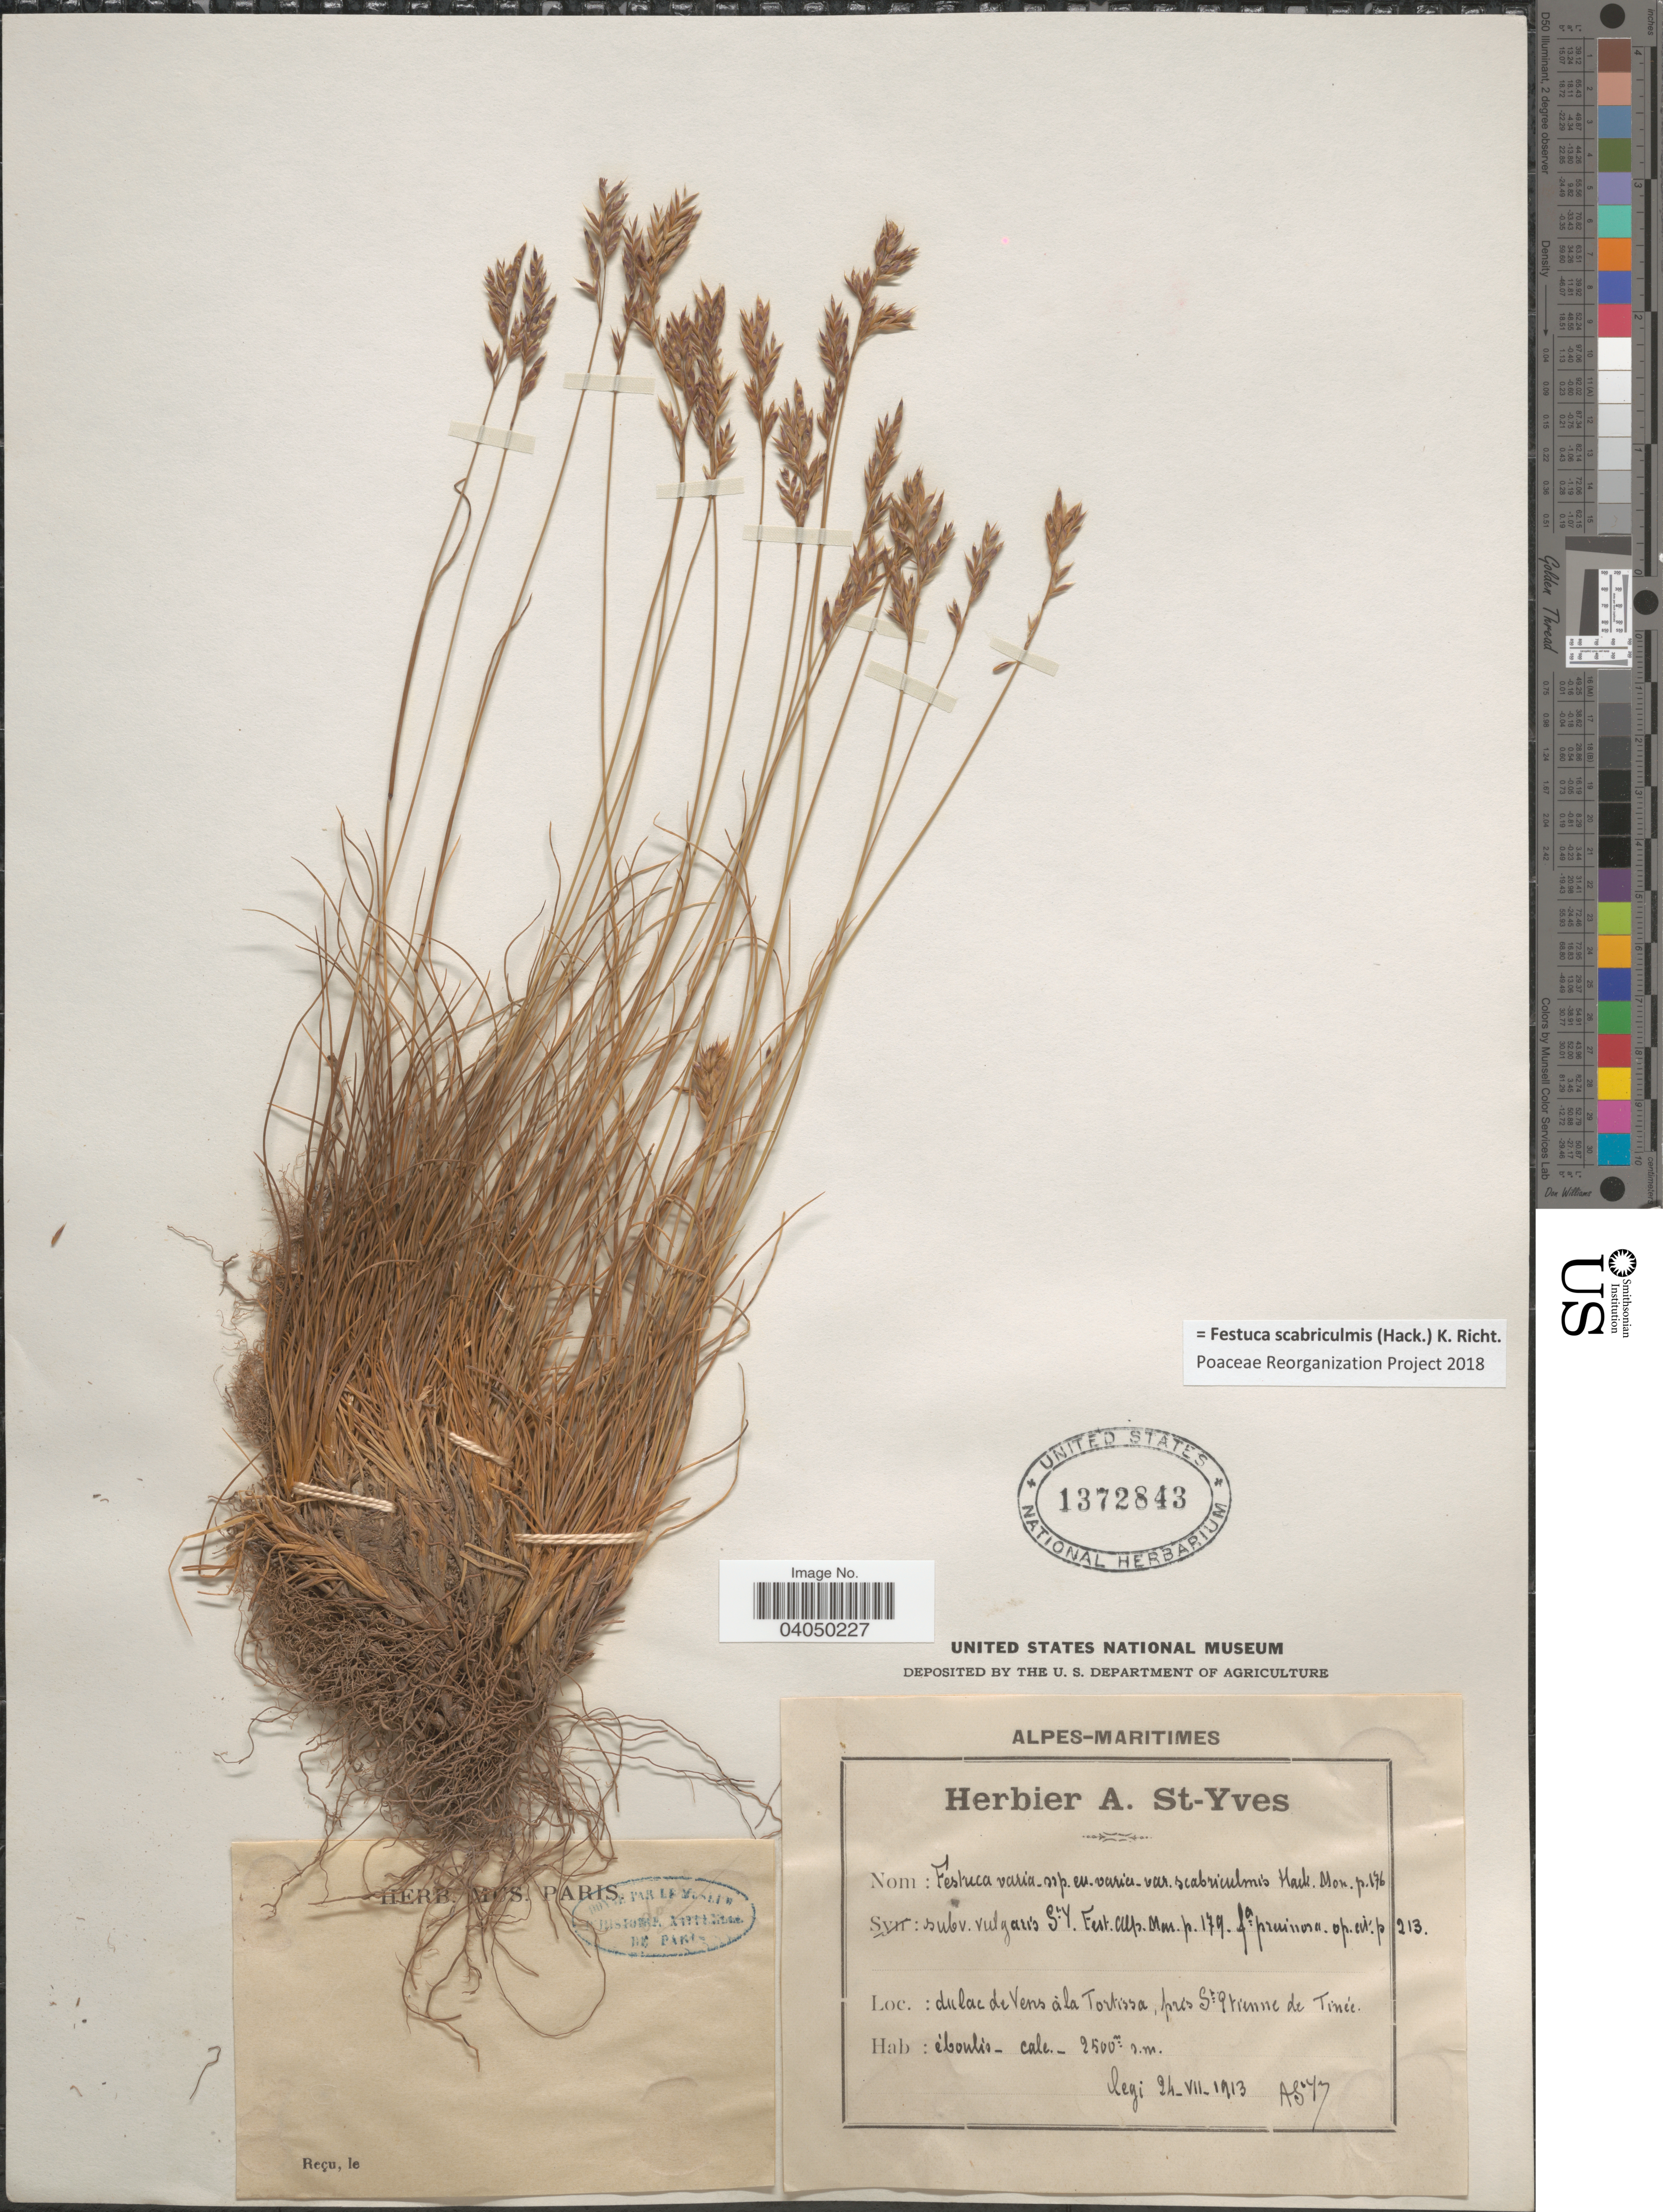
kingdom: Plantae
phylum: Tracheophyta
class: Liliopsida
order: Poales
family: Poaceae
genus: Festuca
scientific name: Festuca scabriculmis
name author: K. Richt.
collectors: ex Herb. A. St-Yves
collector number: AS77*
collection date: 1913-07-24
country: France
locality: Alpes-Martimes. Du lac de Vens à la Tortissa, pres St. Etienne de Tinée.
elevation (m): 2500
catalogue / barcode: US 1372843